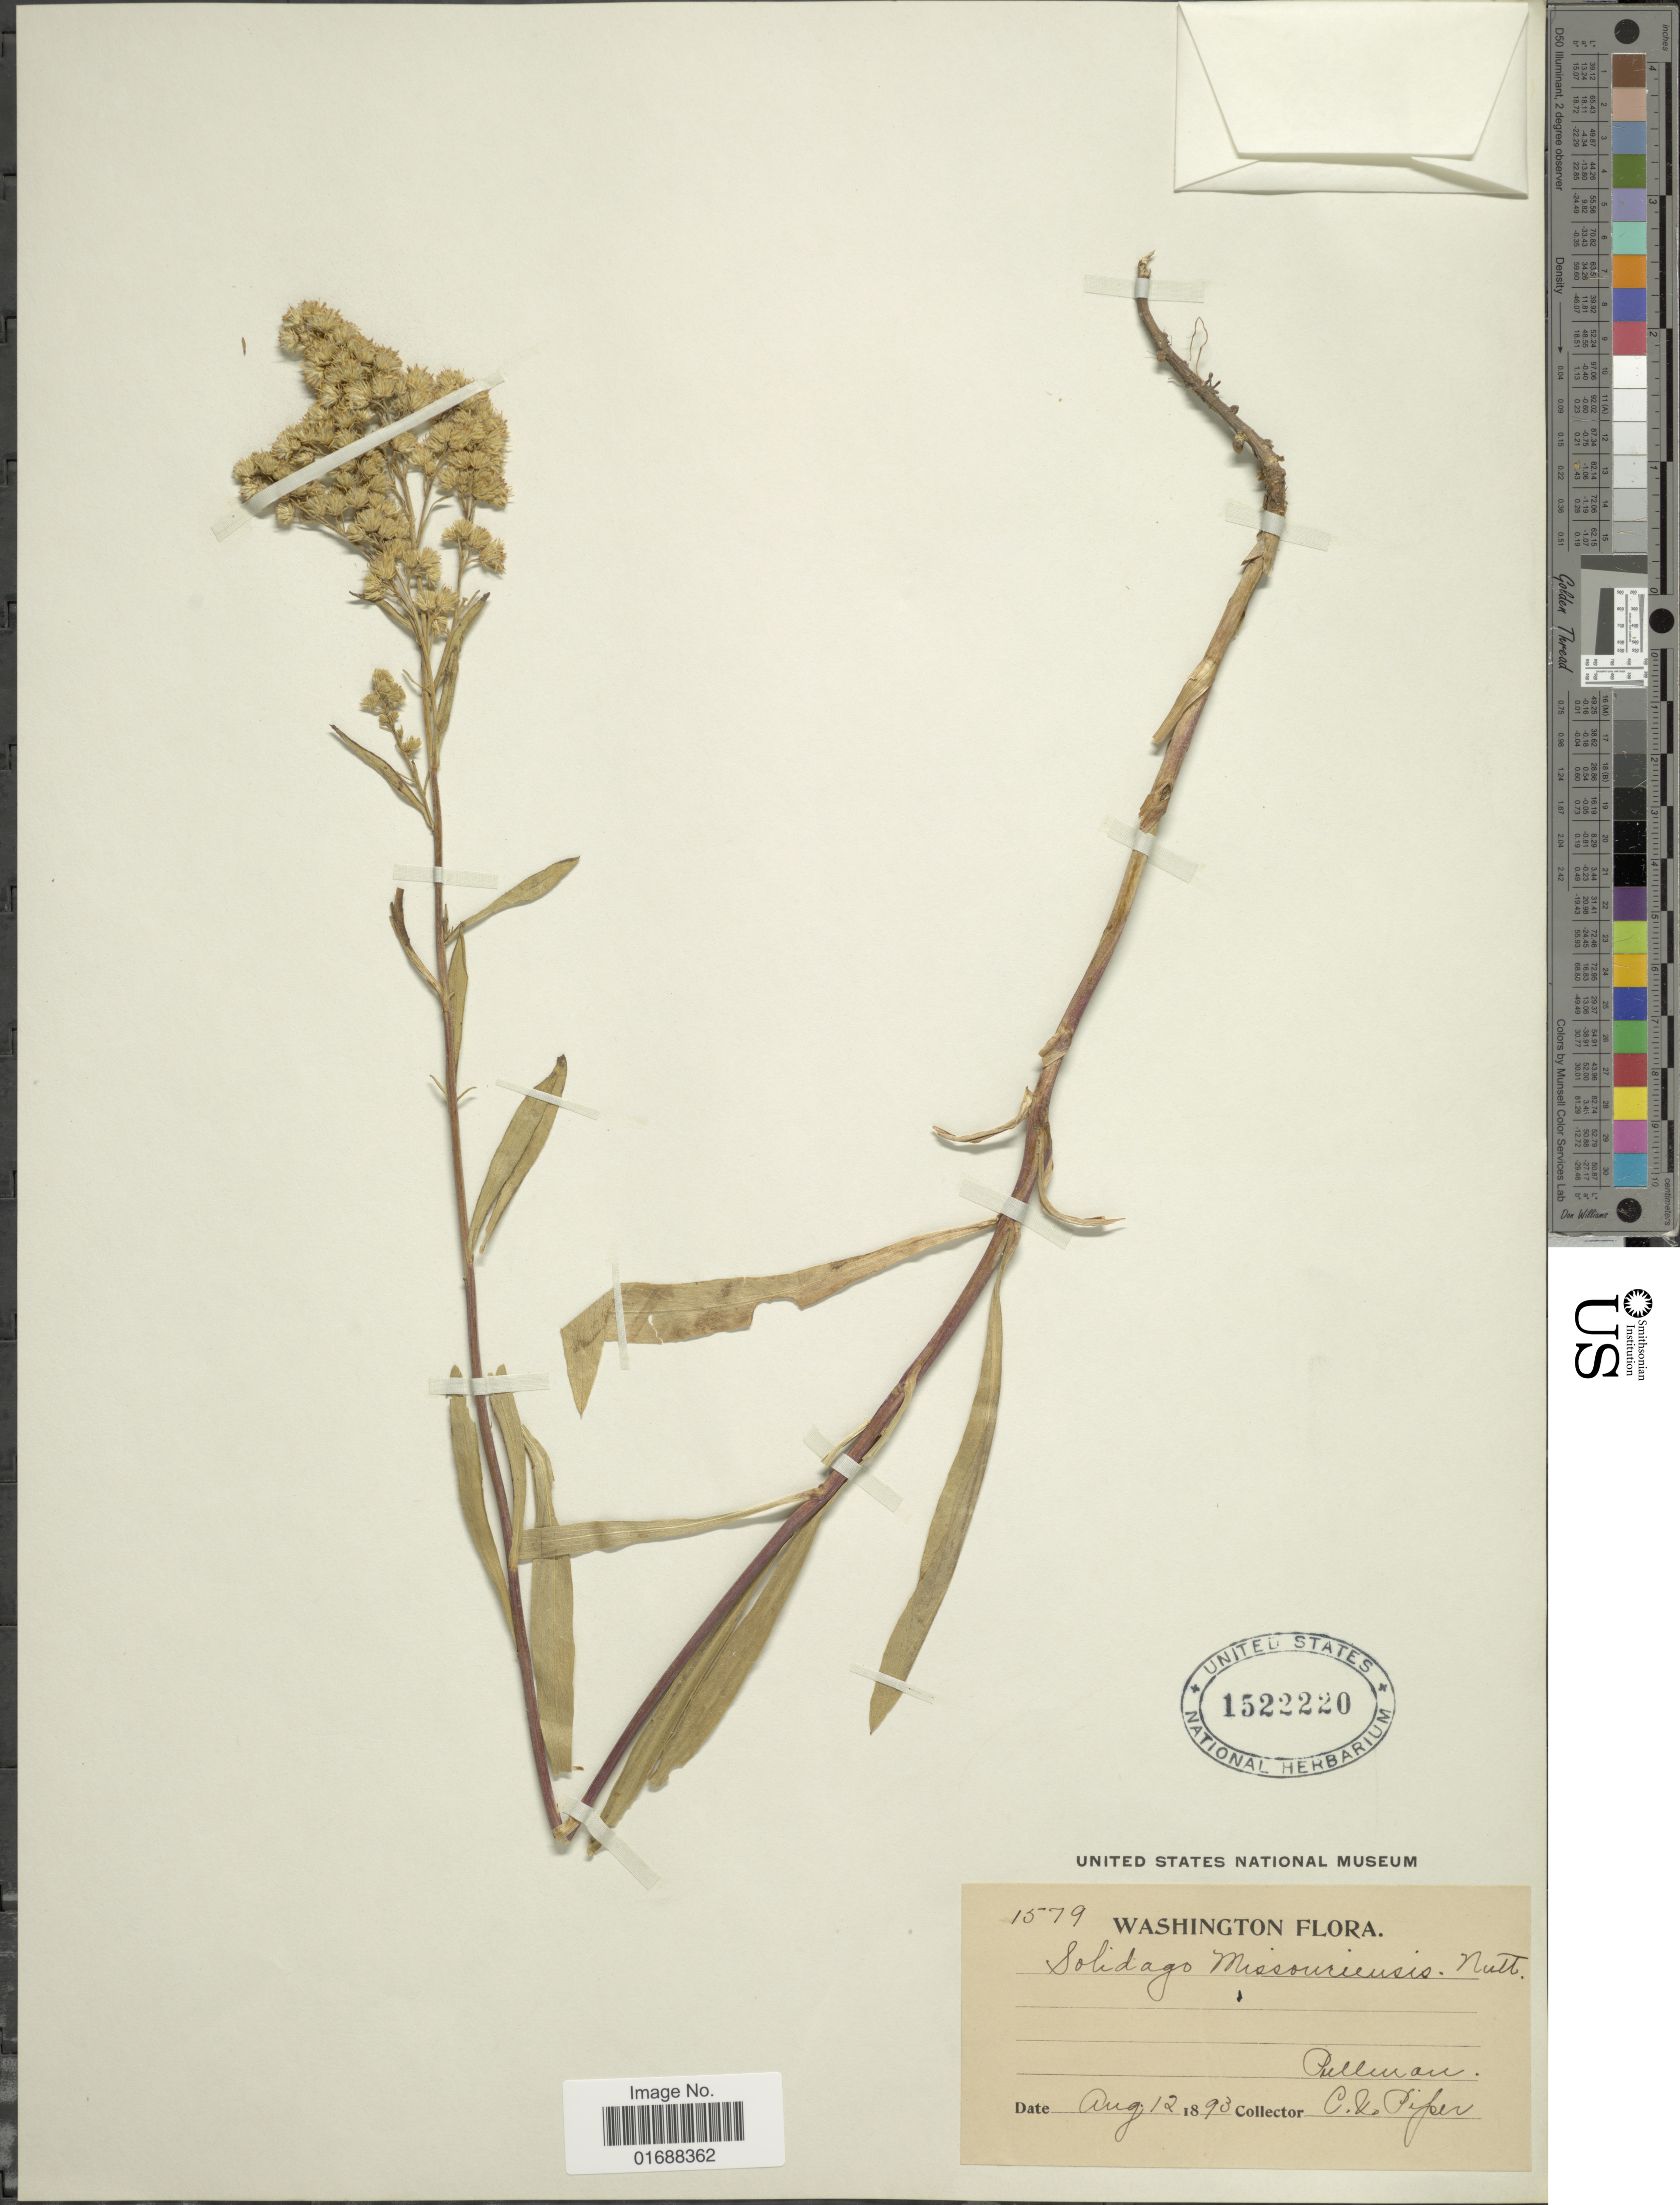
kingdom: Plantae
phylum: Tracheophyta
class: Magnoliopsida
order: Asterales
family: Asteraceae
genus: Solidago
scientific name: Solidago missouriensis var. missouriensis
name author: Nutt.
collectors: C. V. Piper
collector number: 1579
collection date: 1893-08-12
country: United States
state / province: Washington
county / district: Whitman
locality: Pullman.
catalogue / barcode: US 1522220